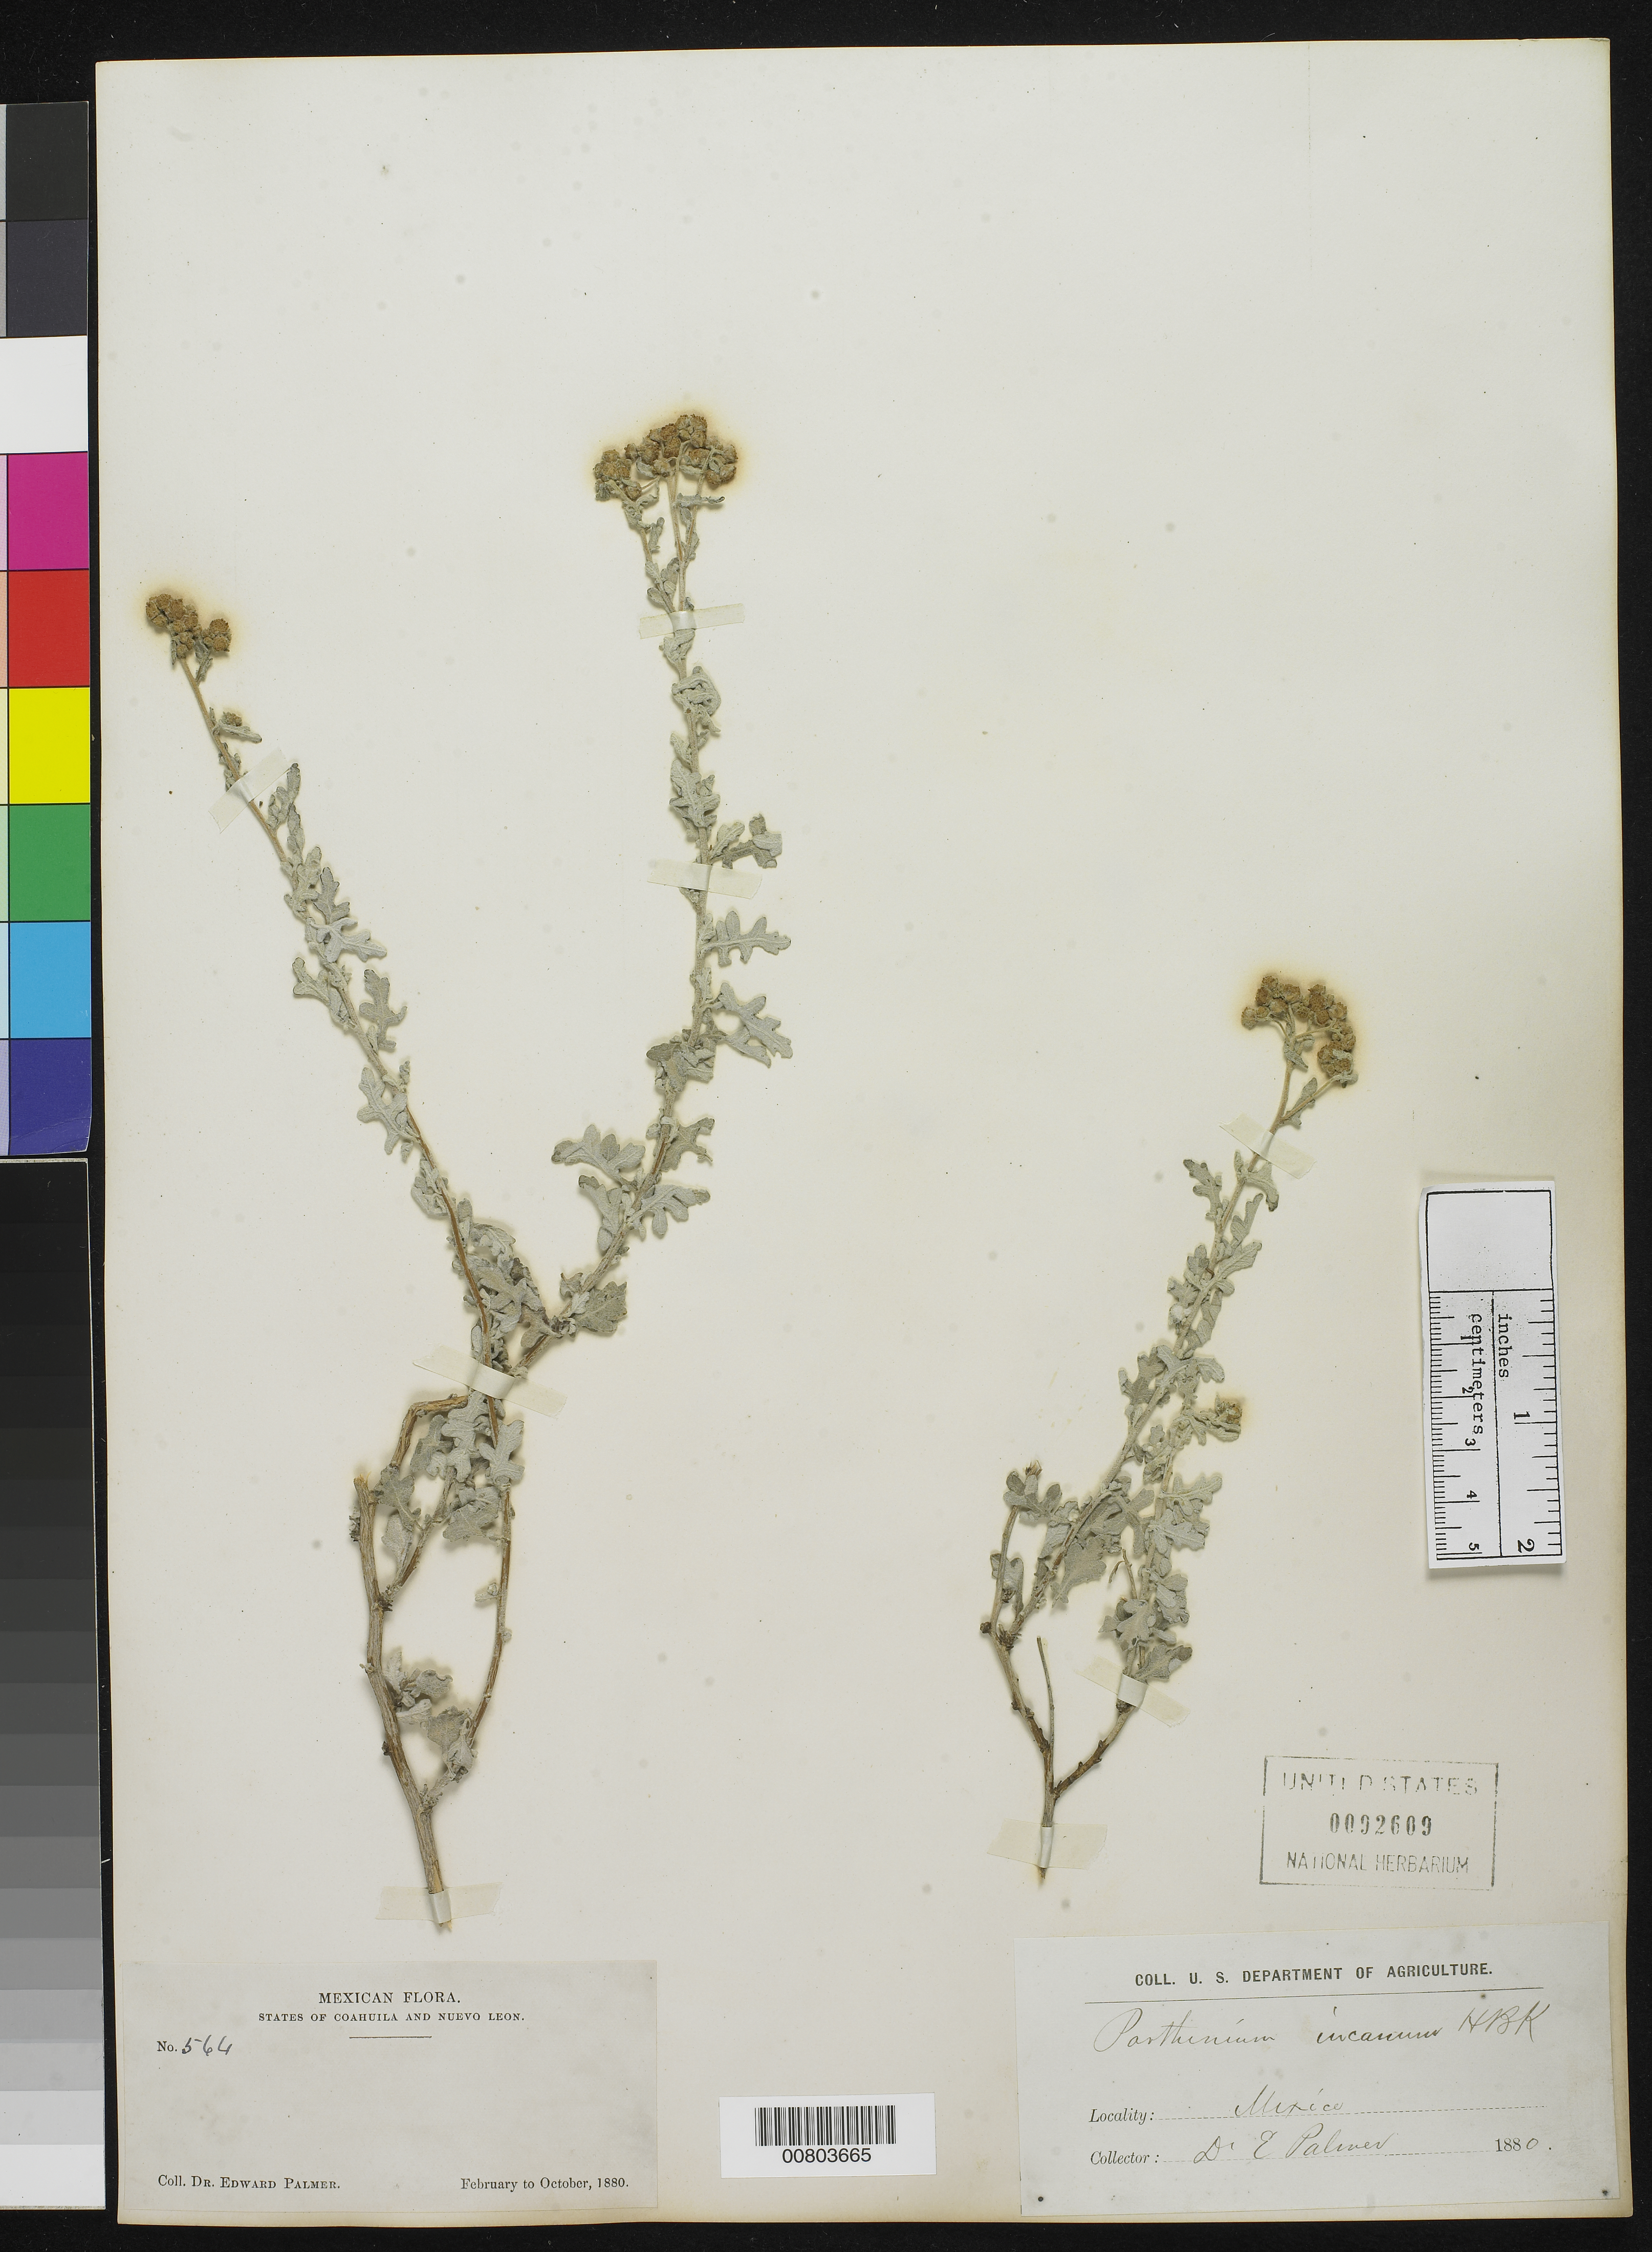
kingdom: Plantae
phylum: Tracheophyta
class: Magnoliopsida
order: Asterales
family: Asteraceae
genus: Parthenium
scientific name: Parthenium incanum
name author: Kunth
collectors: E. Palmer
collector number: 564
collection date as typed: Feb 1880 to -- Oct 1880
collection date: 1880-02/1880-10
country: Mexico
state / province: Coahuila / Nuevo León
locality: States of Coahuila and Nuevo León.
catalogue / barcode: US 92609